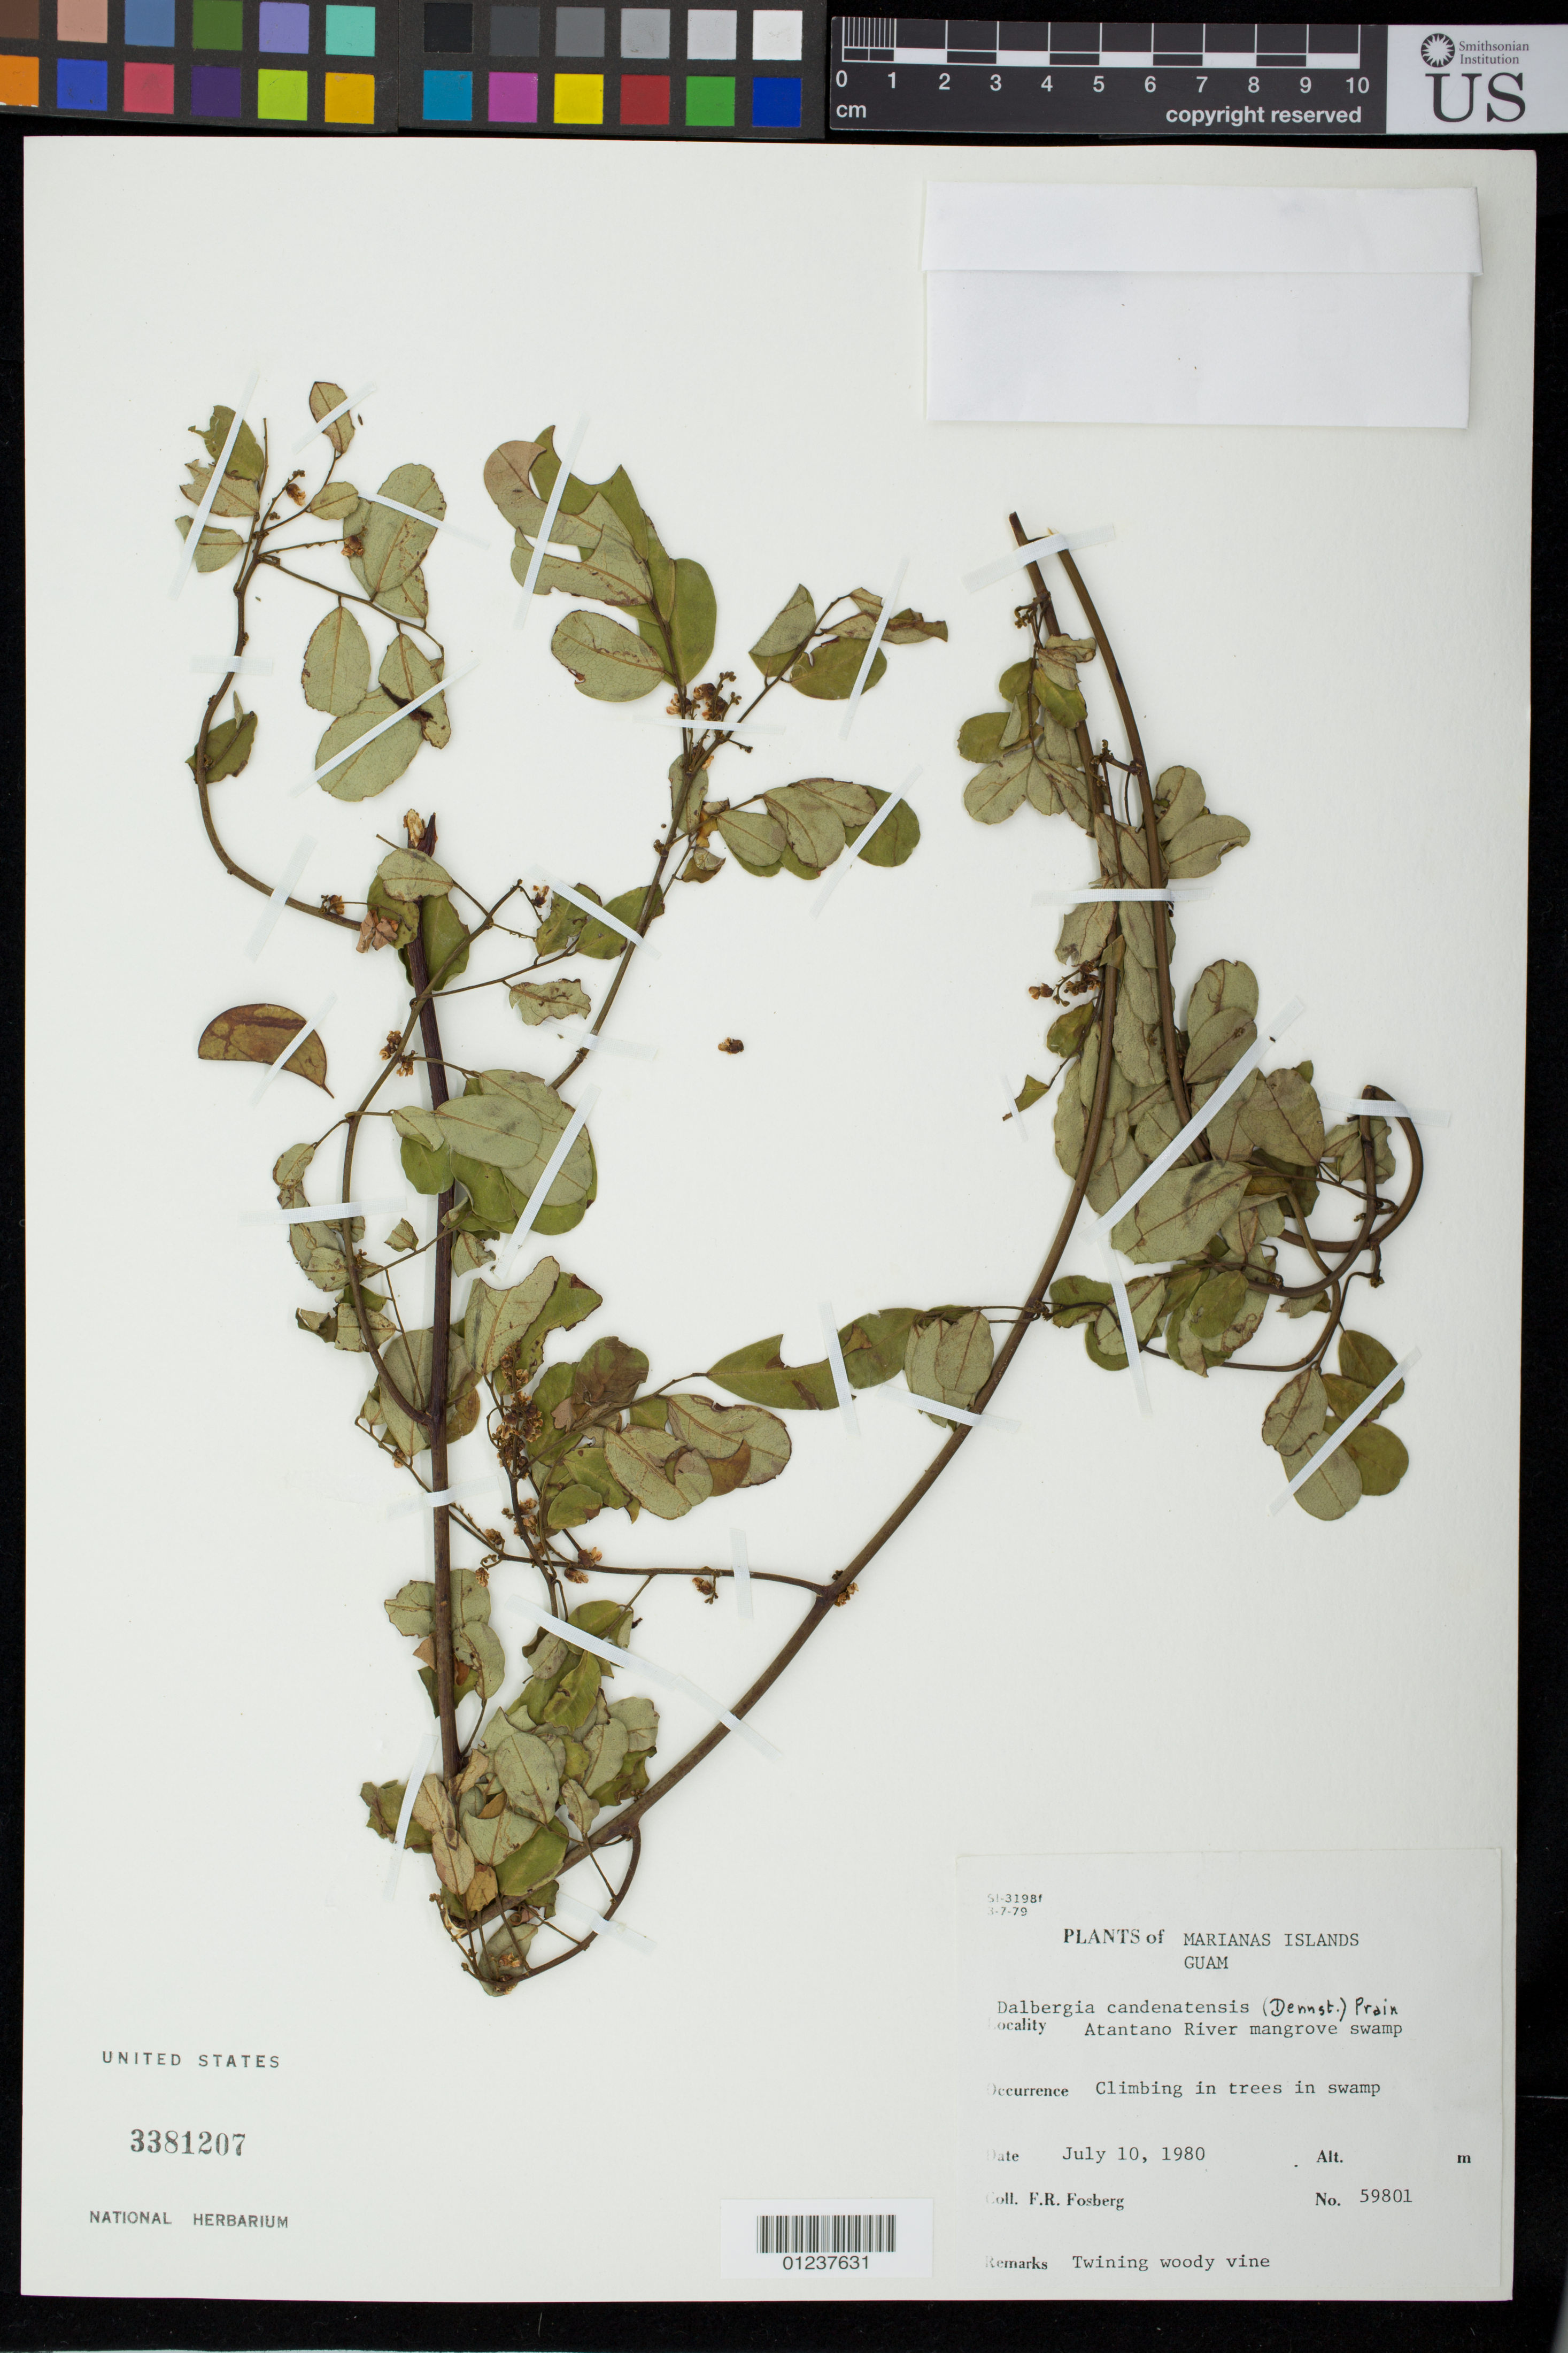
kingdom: Plantae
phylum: Tracheophyta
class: Magnoliopsida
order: Fabales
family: Fabaceae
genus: Dalbergia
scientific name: Dalbergia candenatensis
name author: (Dennst.) Pr.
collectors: F. R. Fosberg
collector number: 59801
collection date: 1980-07-10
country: Guam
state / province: Santa Rita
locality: Atantano River.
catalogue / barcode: US 3381207